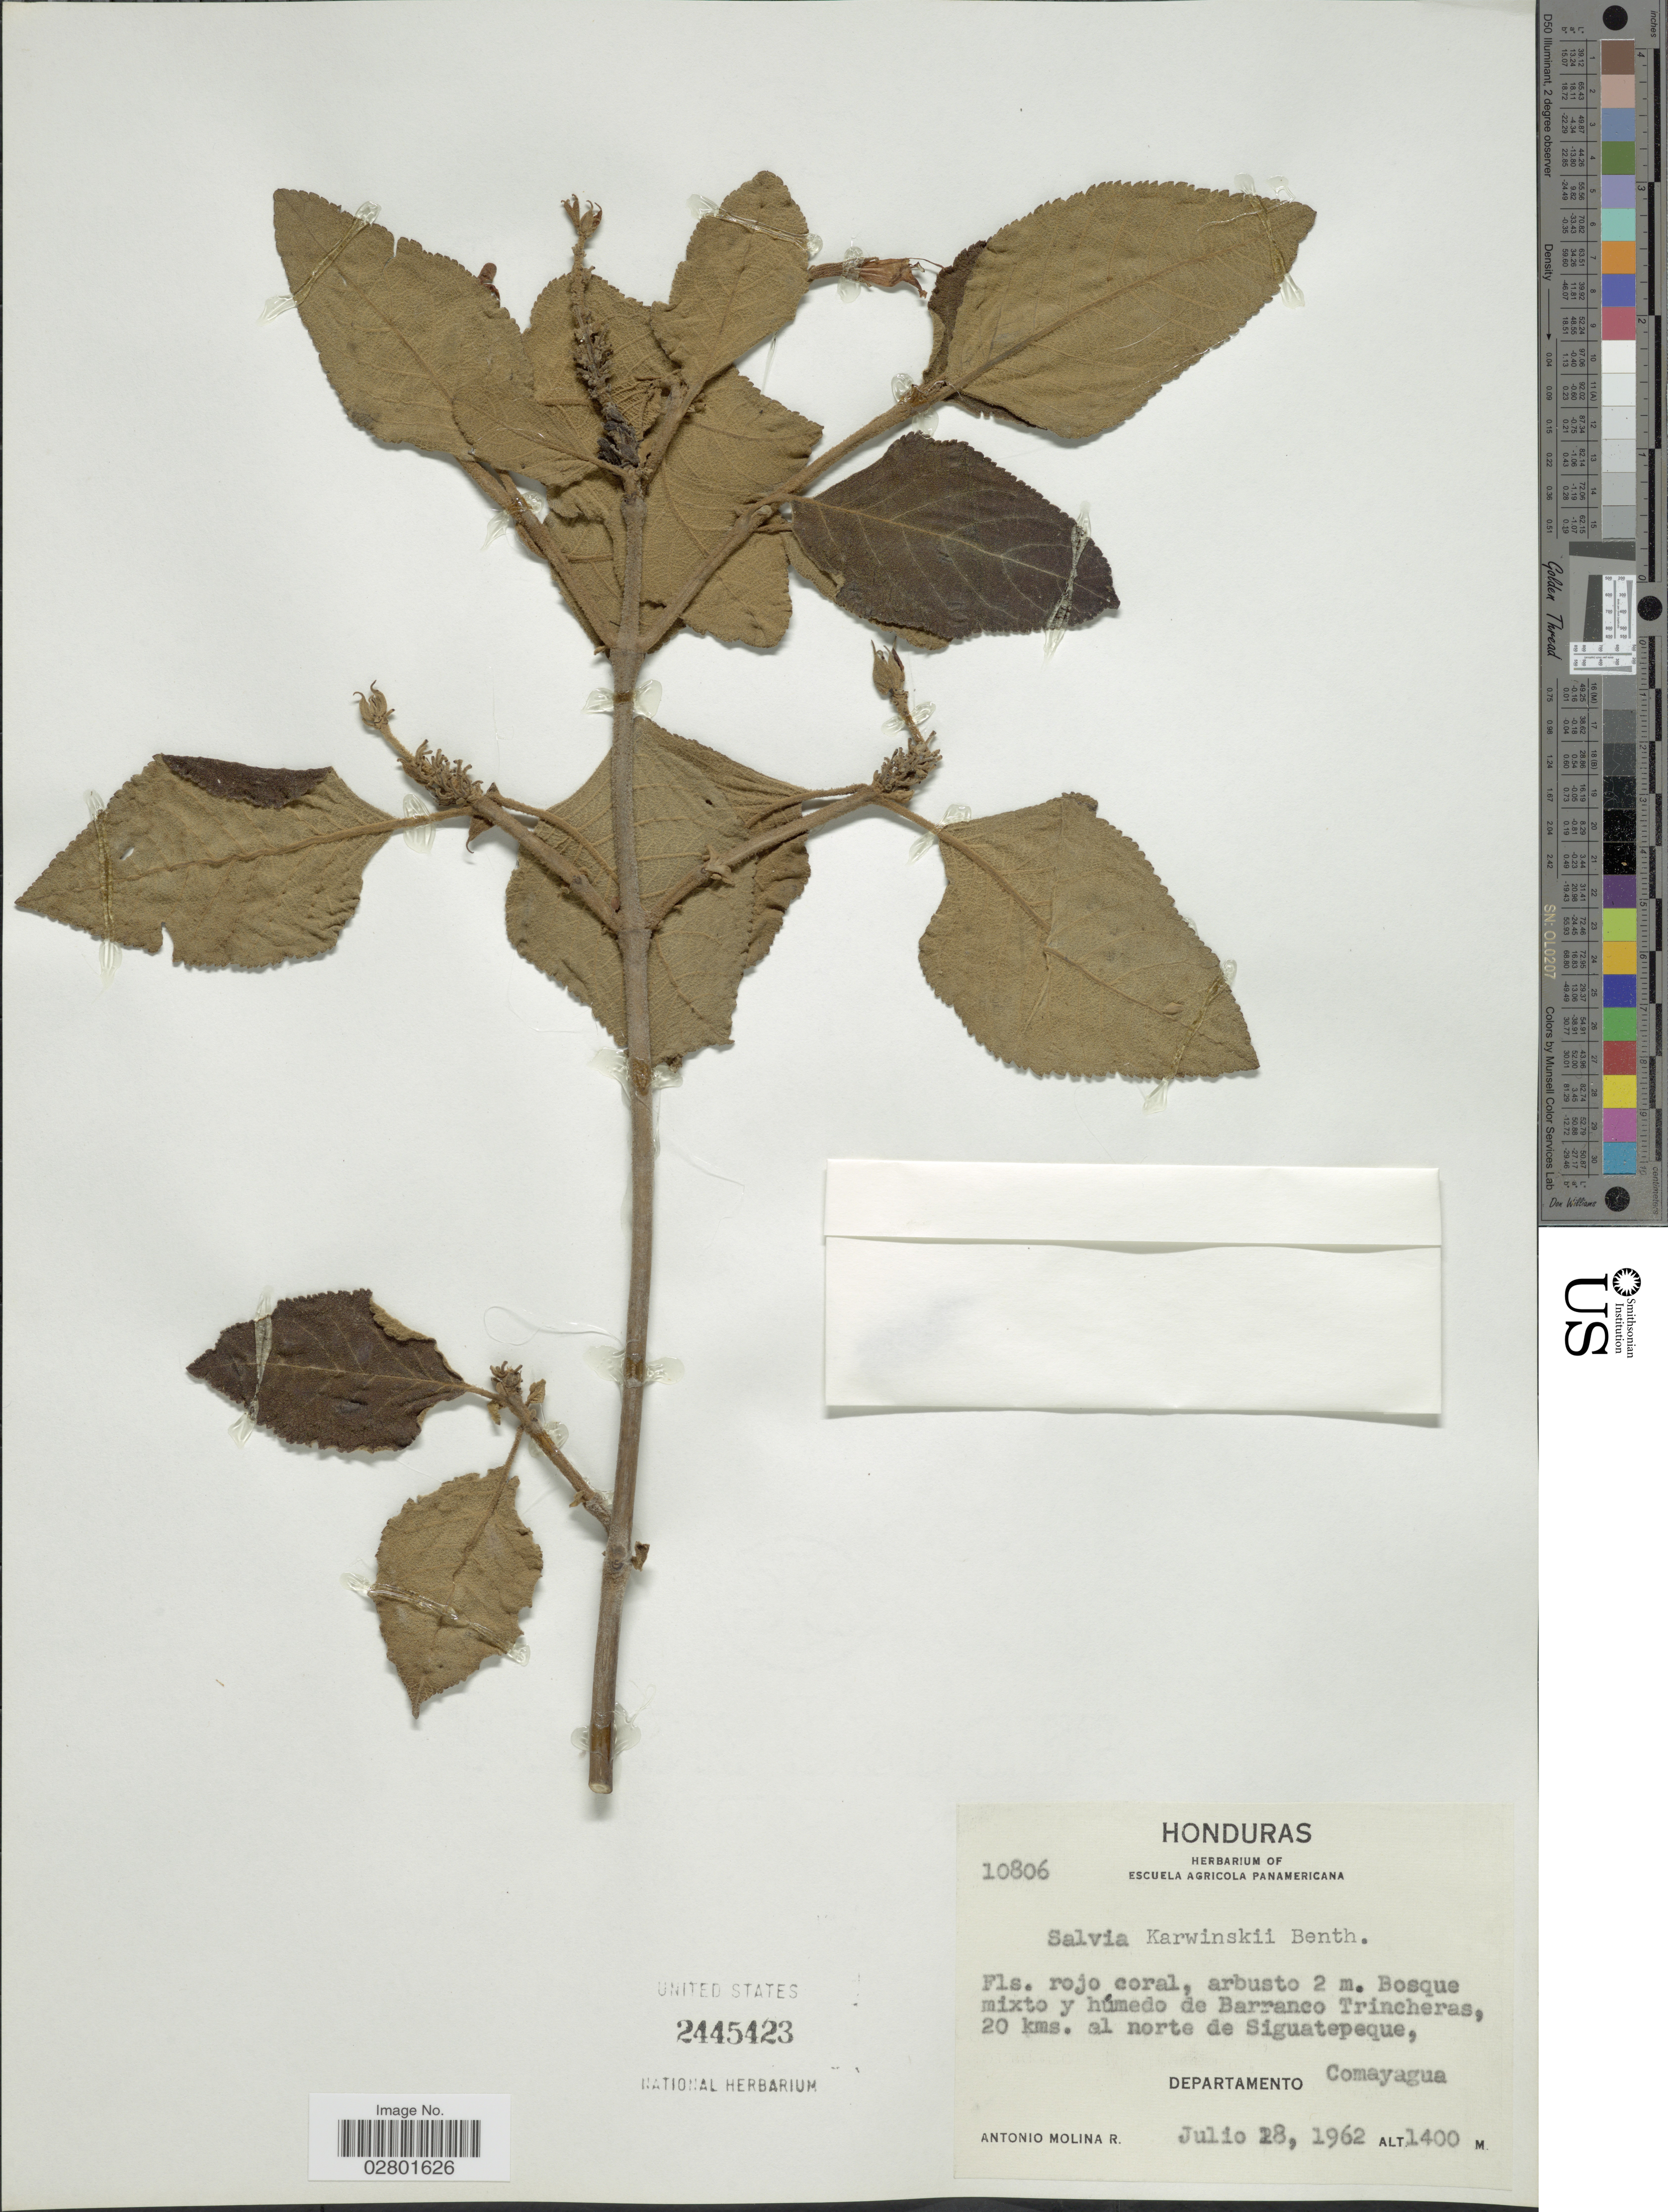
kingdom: Plantae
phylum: Tracheophyta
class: Magnoliopsida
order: Lamiales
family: Lamiaceae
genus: Salvia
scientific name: Salvia karwinskii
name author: Benth.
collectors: A. Molina R.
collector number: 10806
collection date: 1962-07-28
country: Honduras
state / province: Comayagua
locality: Bosque mixto y húmedo de Barranco Trincheras, 20 kms. al norte de Siguatepeque, Departamento Comayagua.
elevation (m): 1400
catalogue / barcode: US 2445423